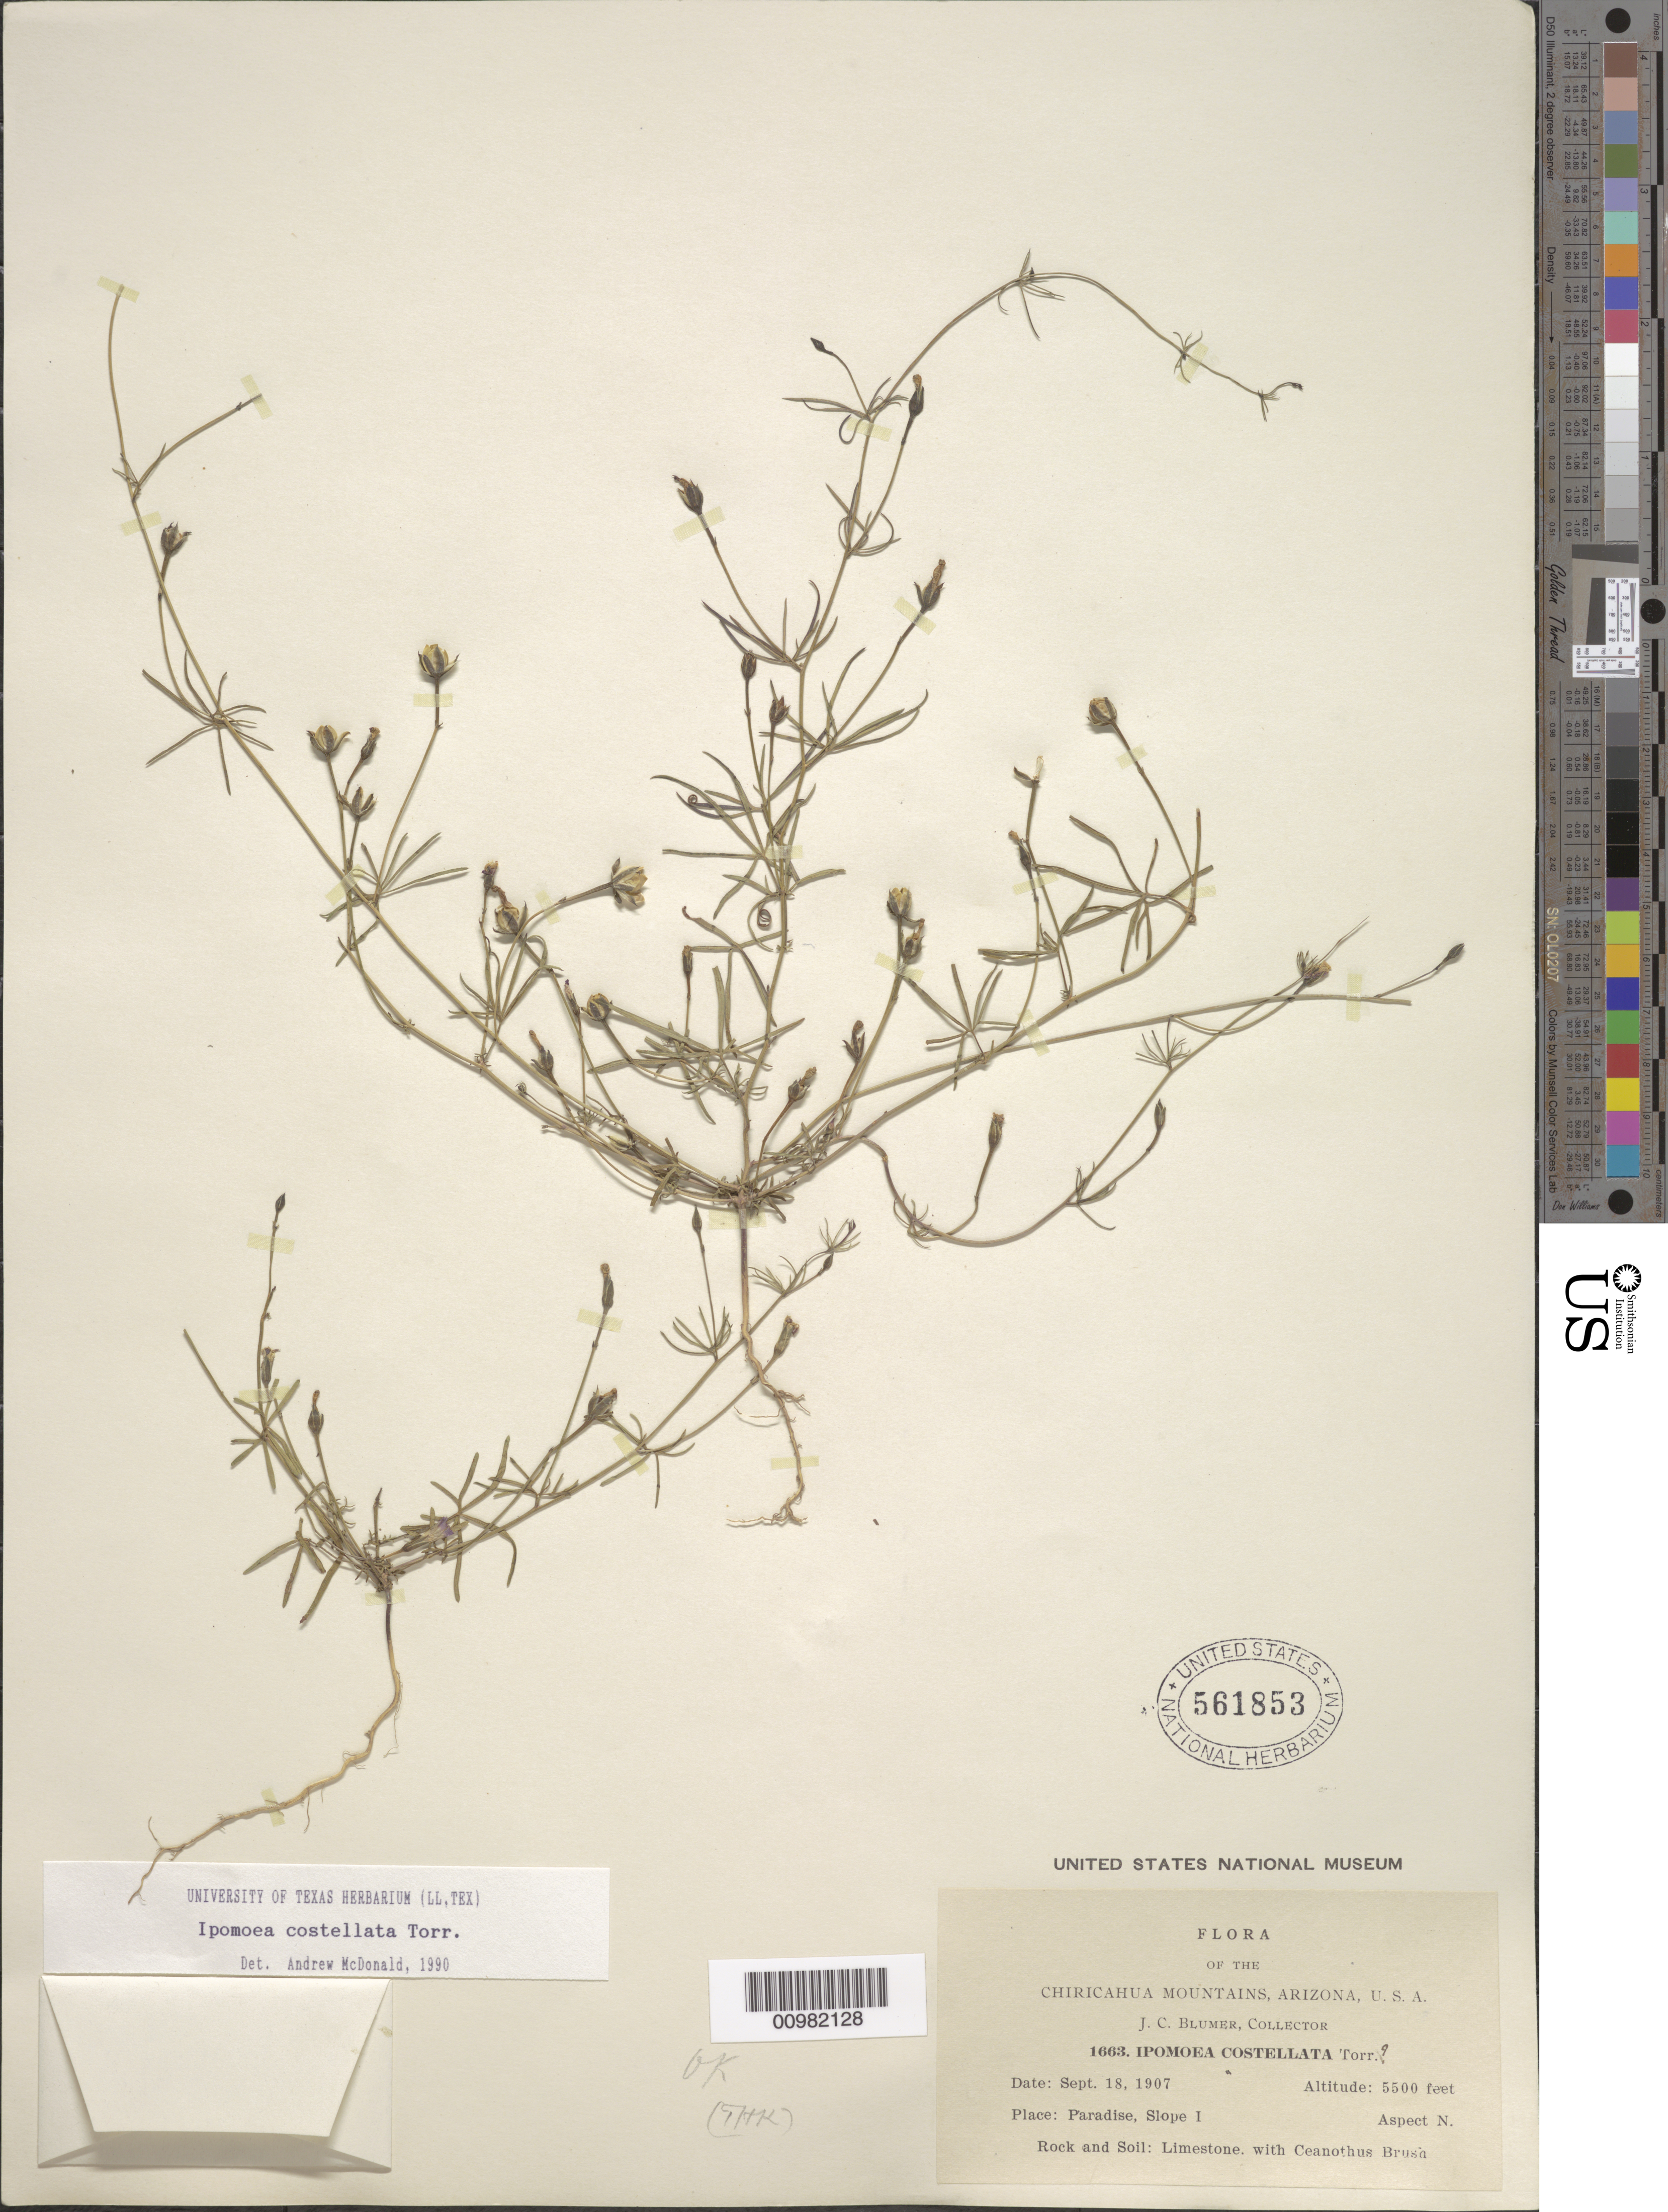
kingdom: Plantae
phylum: Tracheophyta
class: Magnoliopsida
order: Solanales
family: Convolvulaceae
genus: Ipomoea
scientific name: Ipomoea costellata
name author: Torr.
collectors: J. C. Blumer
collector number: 1663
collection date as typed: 18 Sep 1907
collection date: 1907-09-18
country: United States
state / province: Arizona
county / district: Cochise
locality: Chiricahua Mts.; Paradise; Slope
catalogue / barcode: US 561853